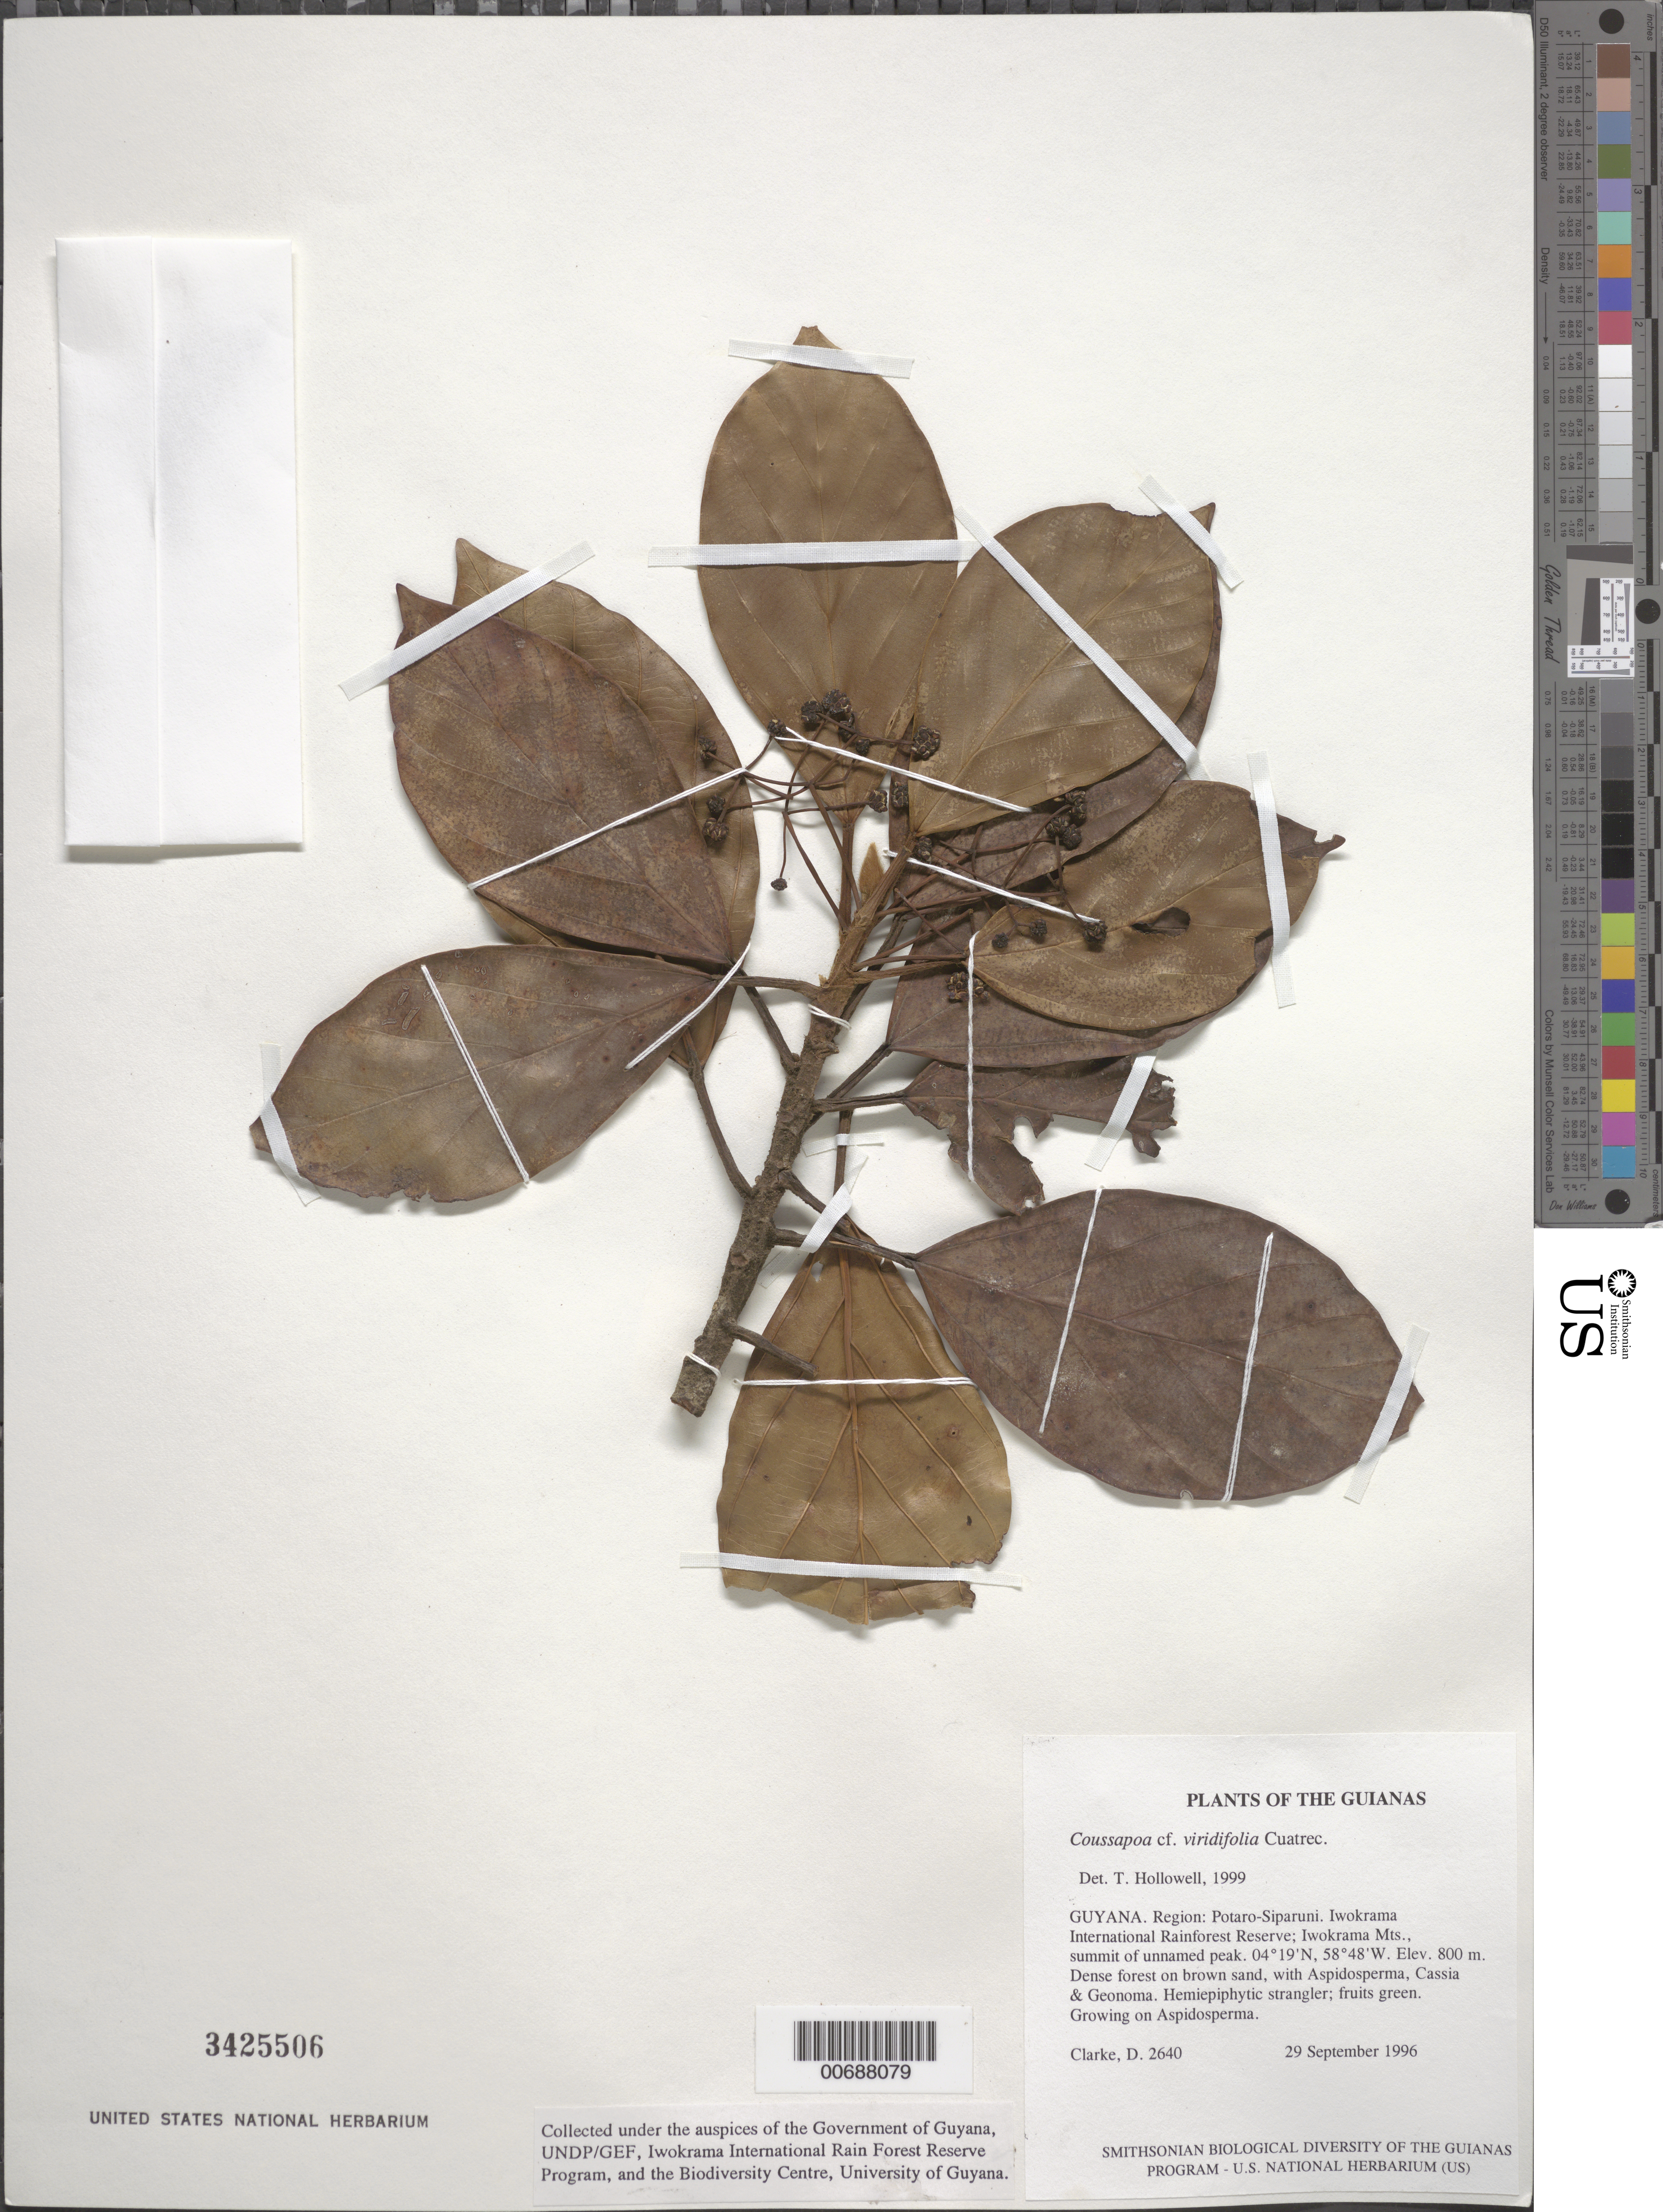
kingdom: Plantae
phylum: Tracheophyta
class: Magnoliopsida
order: Rosales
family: Urticaceae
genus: Coussapoa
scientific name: Coussapoa viridifolia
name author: Cuatrec.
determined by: Berg, C. C.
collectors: H. D. Clarke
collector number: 2640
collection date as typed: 29 September 1996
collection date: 1996-09-29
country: Guyana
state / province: Potaro-Siparuni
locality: Iwokrama International Rainforest Reserve; Iwokrama Mts., summit of unnamed peak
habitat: Dense forest on brown sand, with Aspidosperma, Cassia & Geonoma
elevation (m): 800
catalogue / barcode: US 3425506